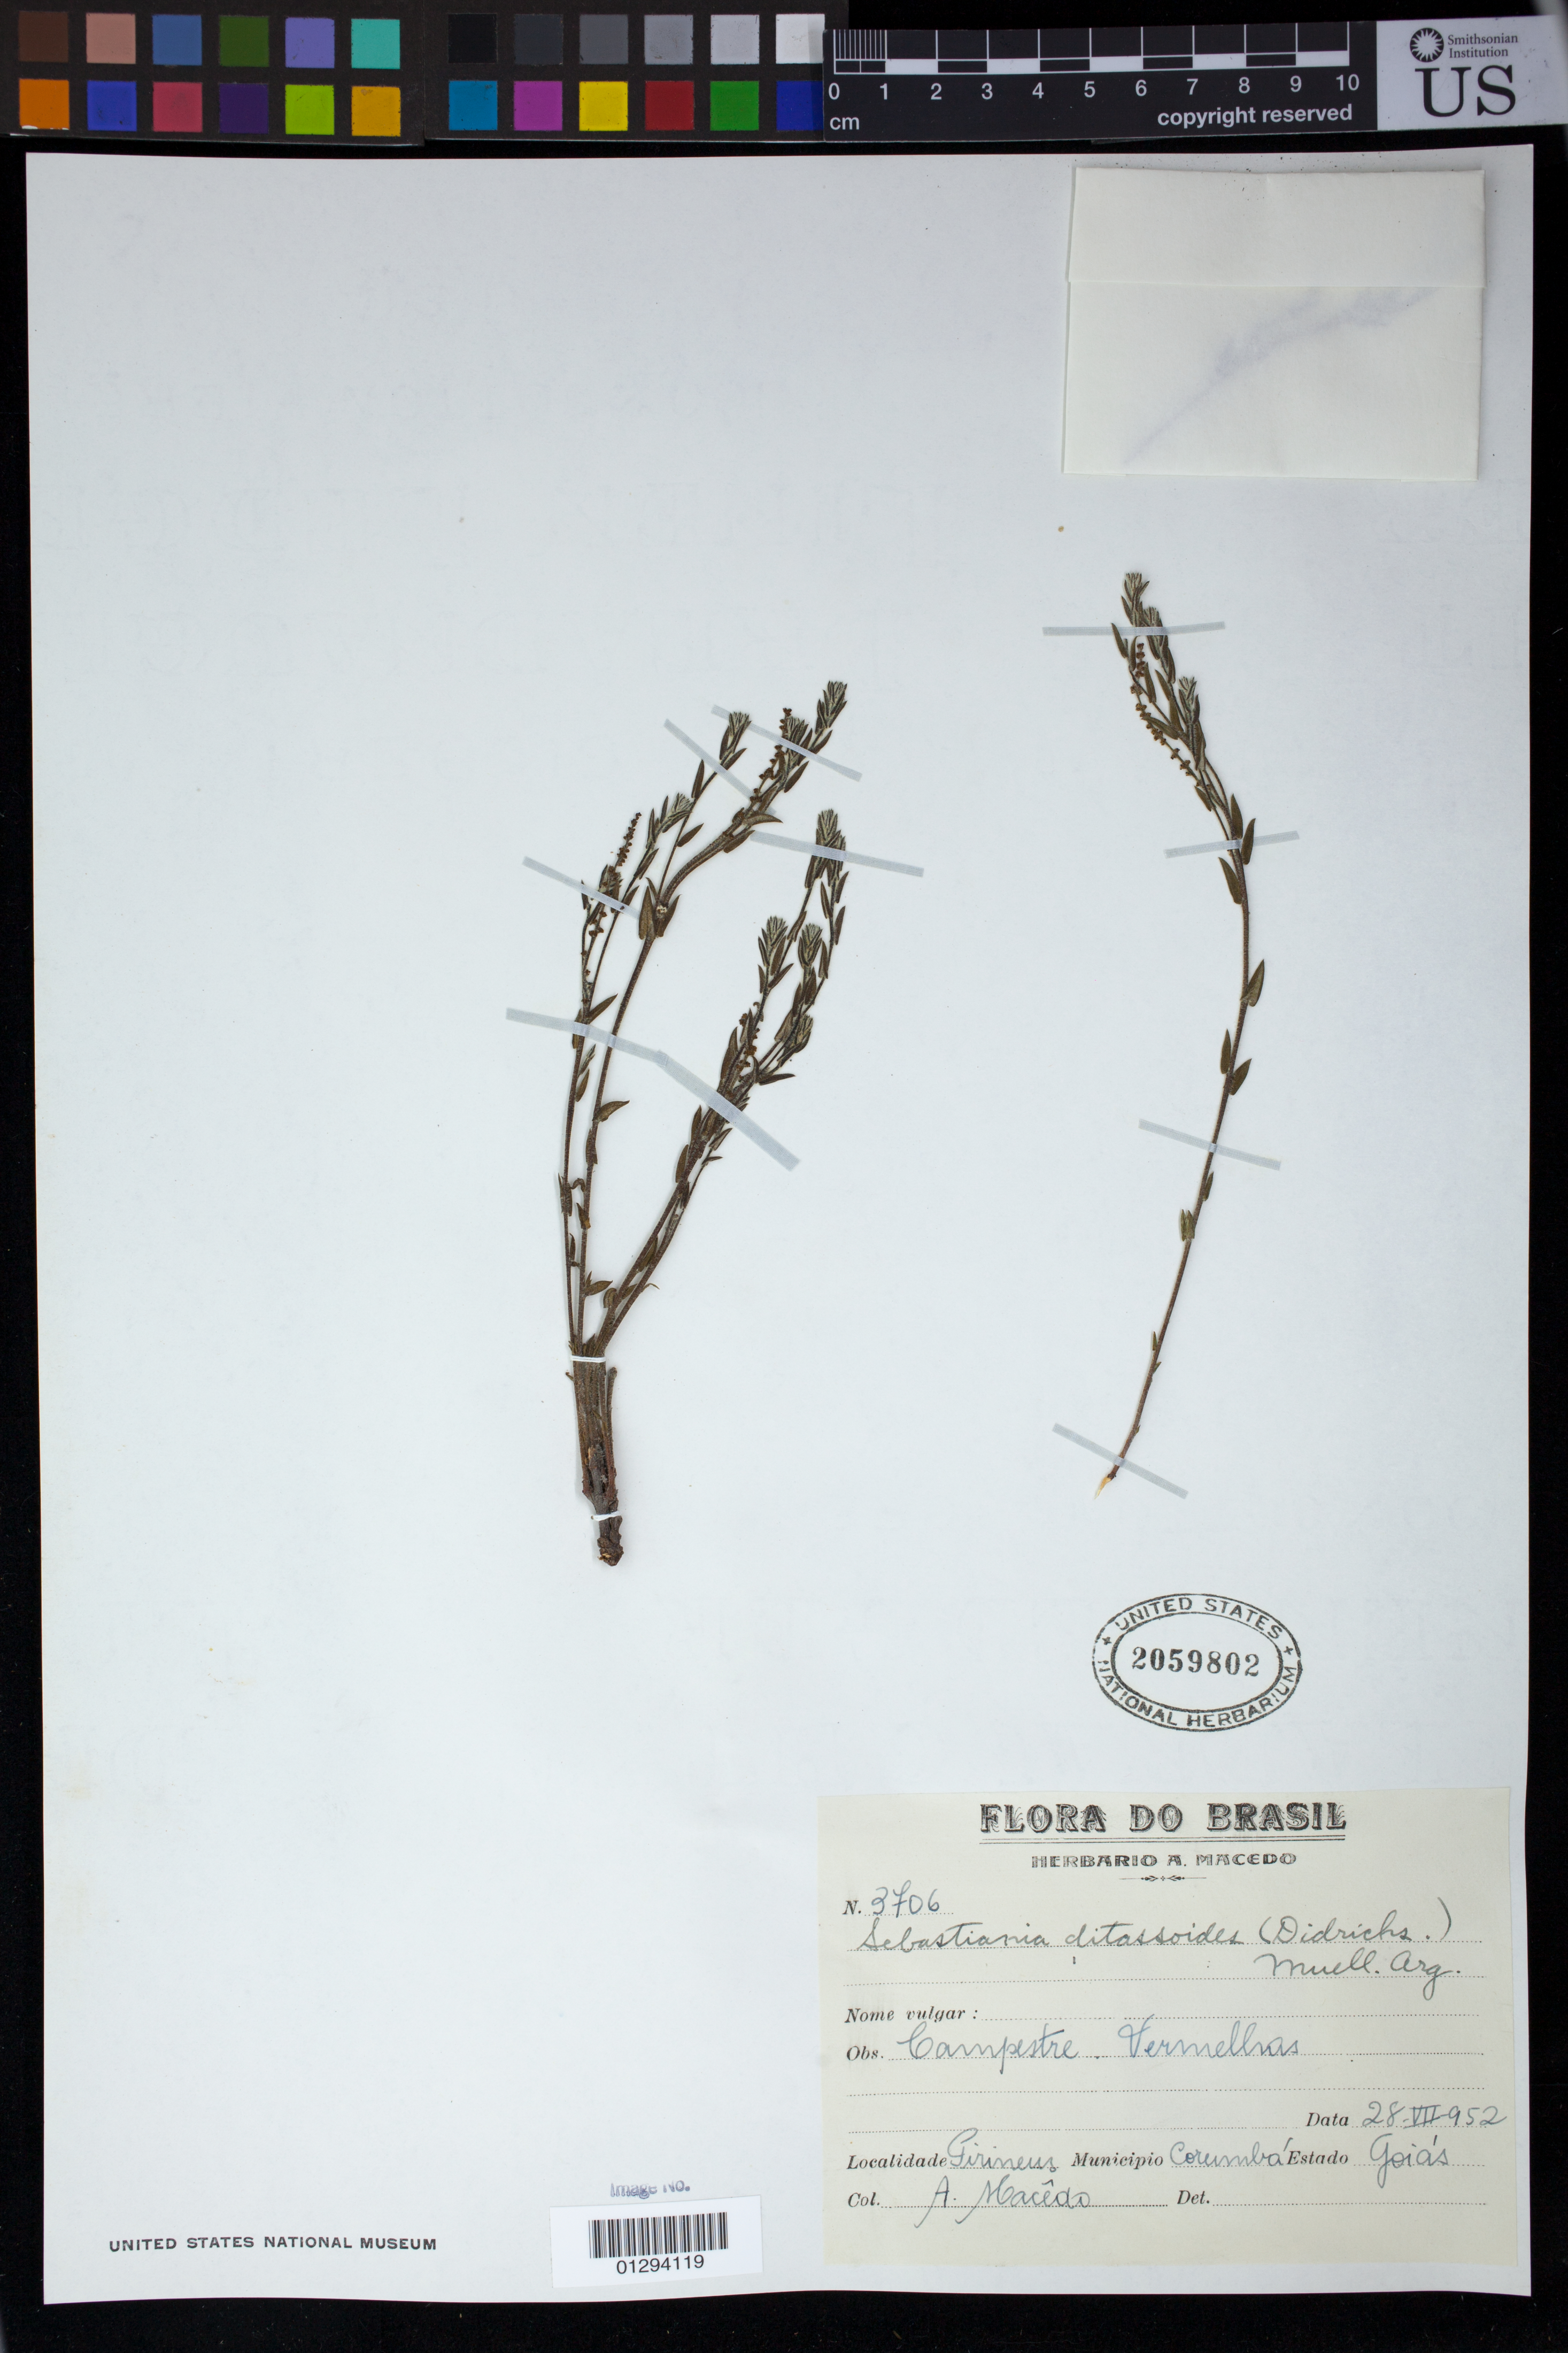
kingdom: Plantae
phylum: Tracheophyta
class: Magnoliopsida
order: Malpighiales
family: Euphorbiaceae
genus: Sebastiania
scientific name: Sebastiania ditassoides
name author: (Didr.) Müll. Arg.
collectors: A. Macedo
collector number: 3706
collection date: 1952-07-28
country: Brazil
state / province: Goias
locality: Pirineus. Municipality Corumba.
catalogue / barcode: US 2059802